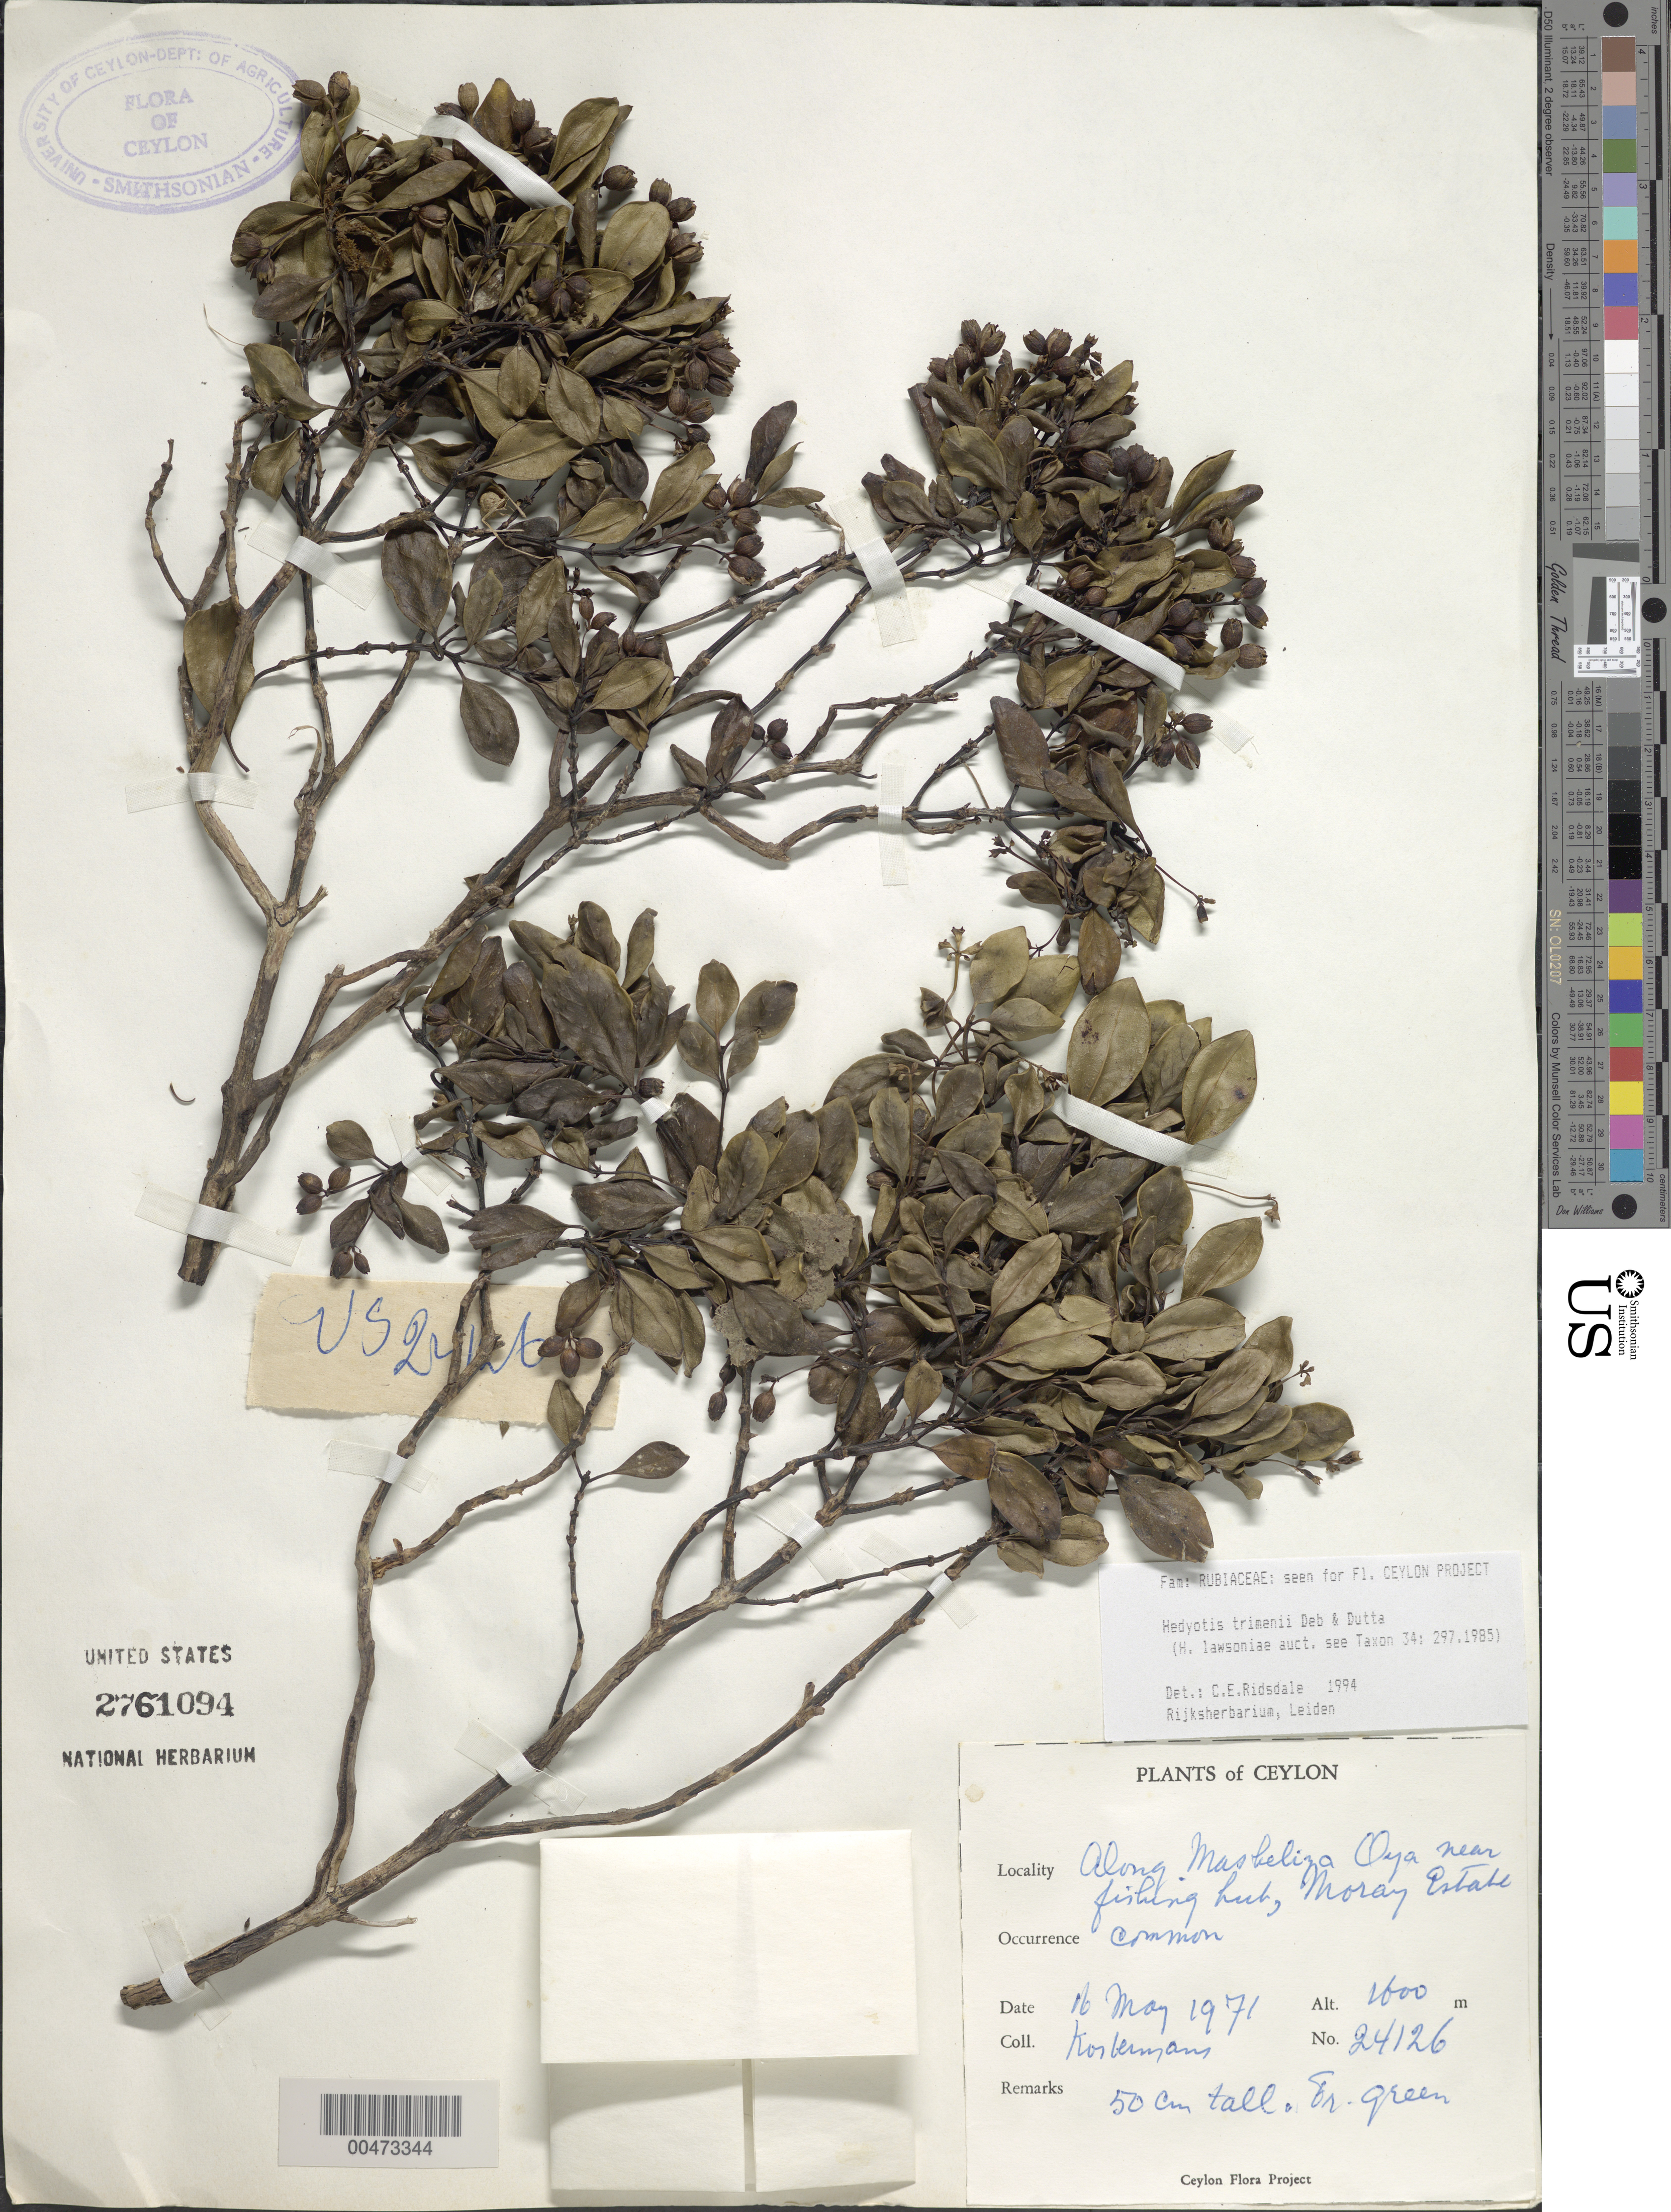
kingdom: Plantae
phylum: Tracheophyta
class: Magnoliopsida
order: Gentianales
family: Rubiaceae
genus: Hedyotis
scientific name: Hedyotis trimenii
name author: Deb & R. Dutta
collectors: A. J. G. Kostermans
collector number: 24126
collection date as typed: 16 May 1971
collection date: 1971-05-16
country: Sri Lanka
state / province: Central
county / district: Kandy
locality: Along Masheliya Oya, Moray Estate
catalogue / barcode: US 2761094